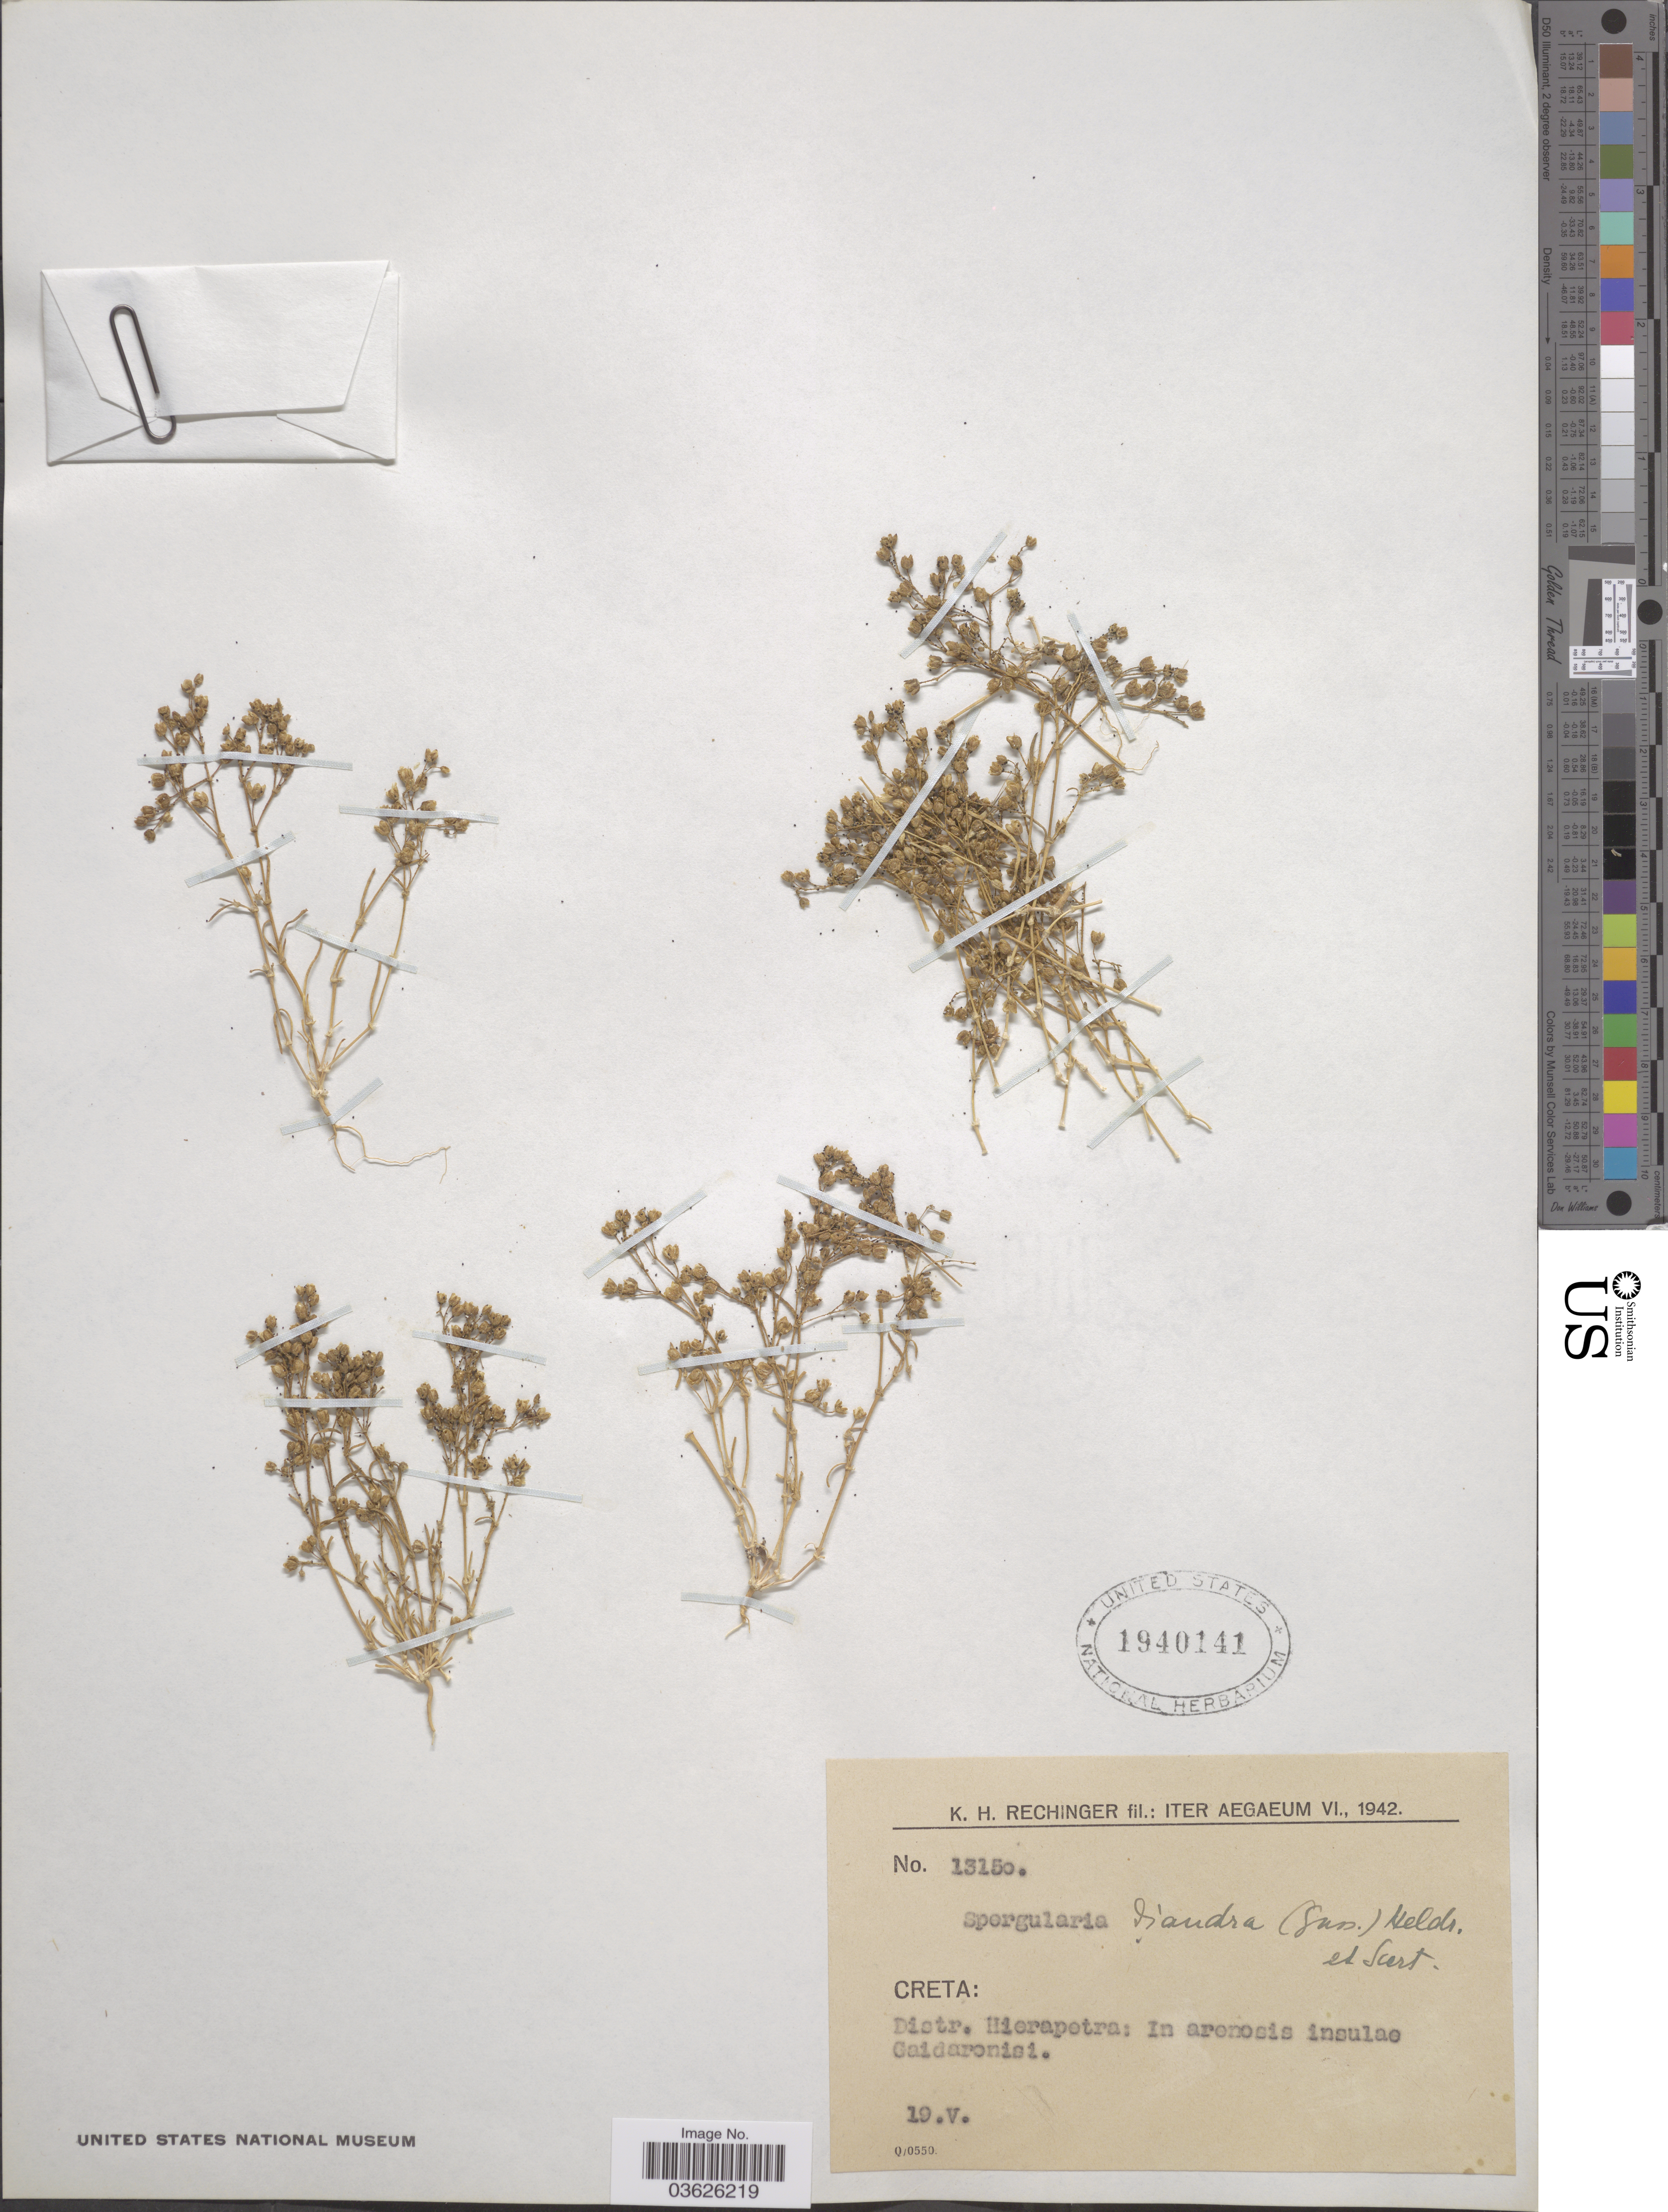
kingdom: Plantae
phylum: Tracheophyta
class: Magnoliopsida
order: Caryophyllales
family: Caryophyllaceae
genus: Spergularia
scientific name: Spergularia diandra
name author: (Gussone) Heldr.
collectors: K. H. Rechinger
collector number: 1315o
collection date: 1942-05-19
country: Greece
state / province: Crete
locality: Iter Aegaeum. Creta: Distr. Hierapetra: In arenosis insulae Gaidaronisi.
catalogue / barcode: US 1940141